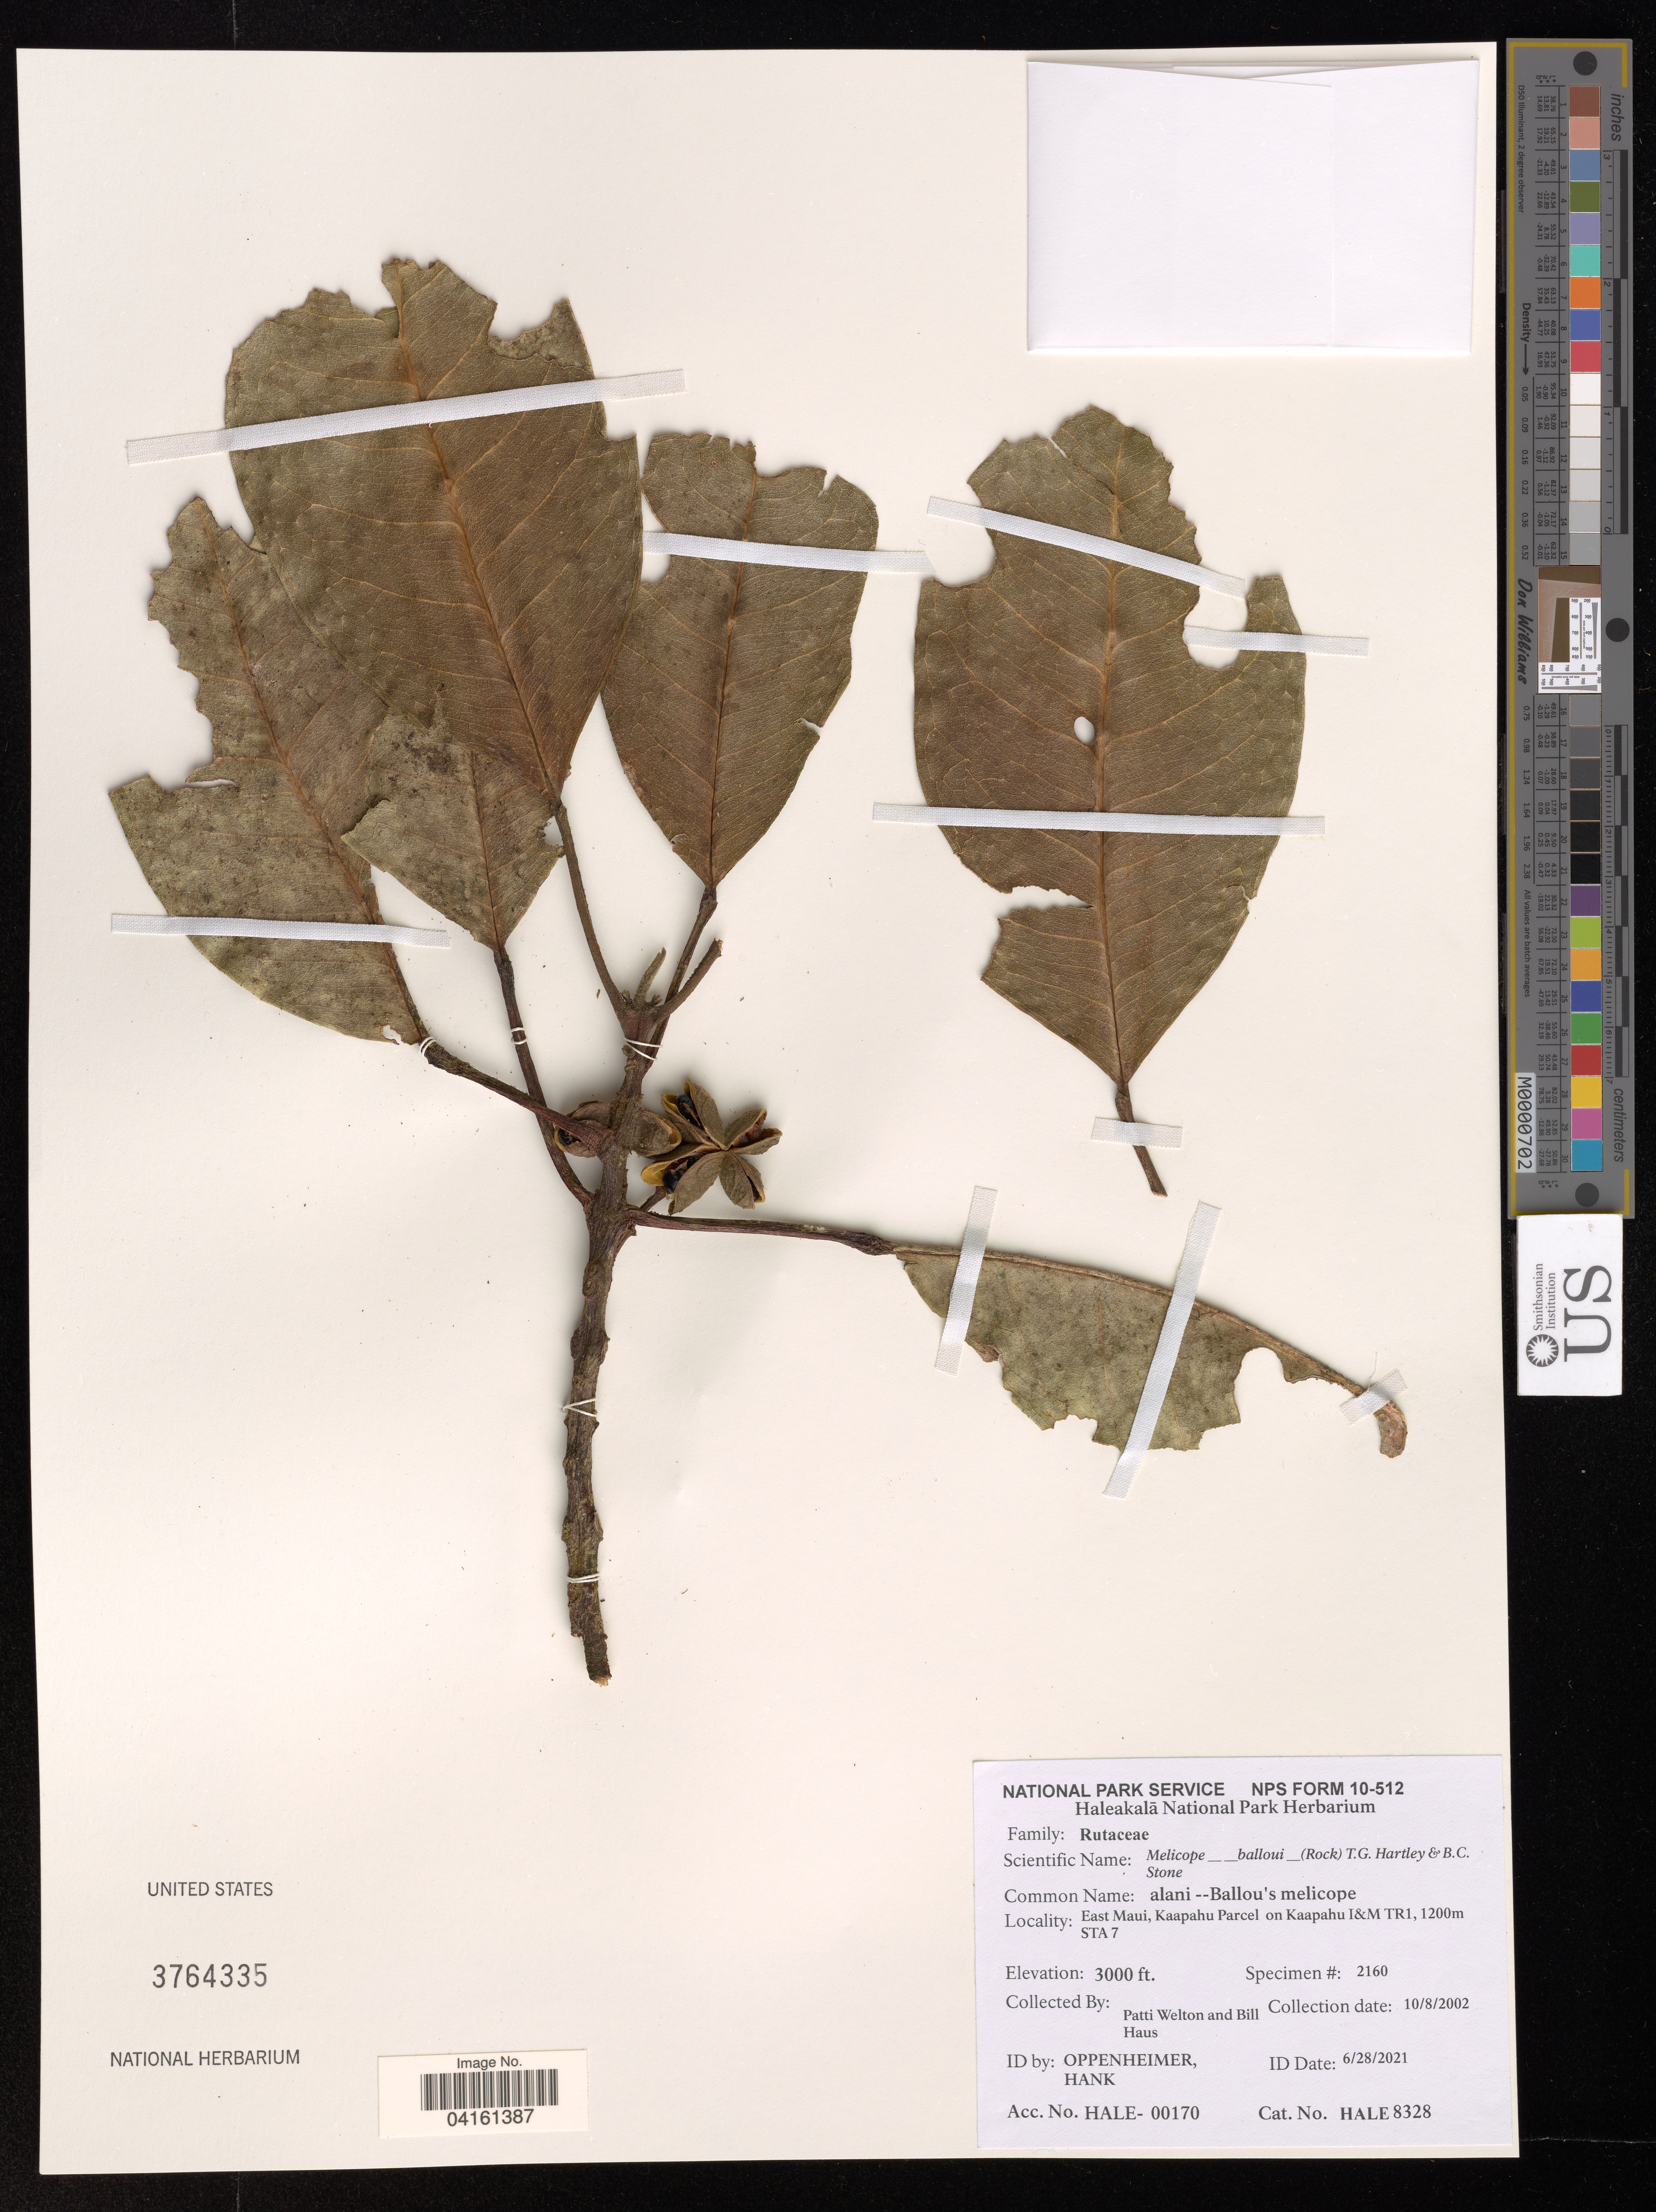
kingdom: Plantae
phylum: Tracheophyta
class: Magnoliopsida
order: Sapindales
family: Rutaceae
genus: Melicope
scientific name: Melicope balloui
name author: (Rock) T.G. Hartley & B.C. Stone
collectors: P. Welton & B. Haus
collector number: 2160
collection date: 2002-10-08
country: United States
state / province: Hawaii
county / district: Maui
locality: East Maui, Kaapahu Parcel on Kaapahu I&M TR1, 1200m STA7.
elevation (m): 914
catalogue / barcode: US 3764335